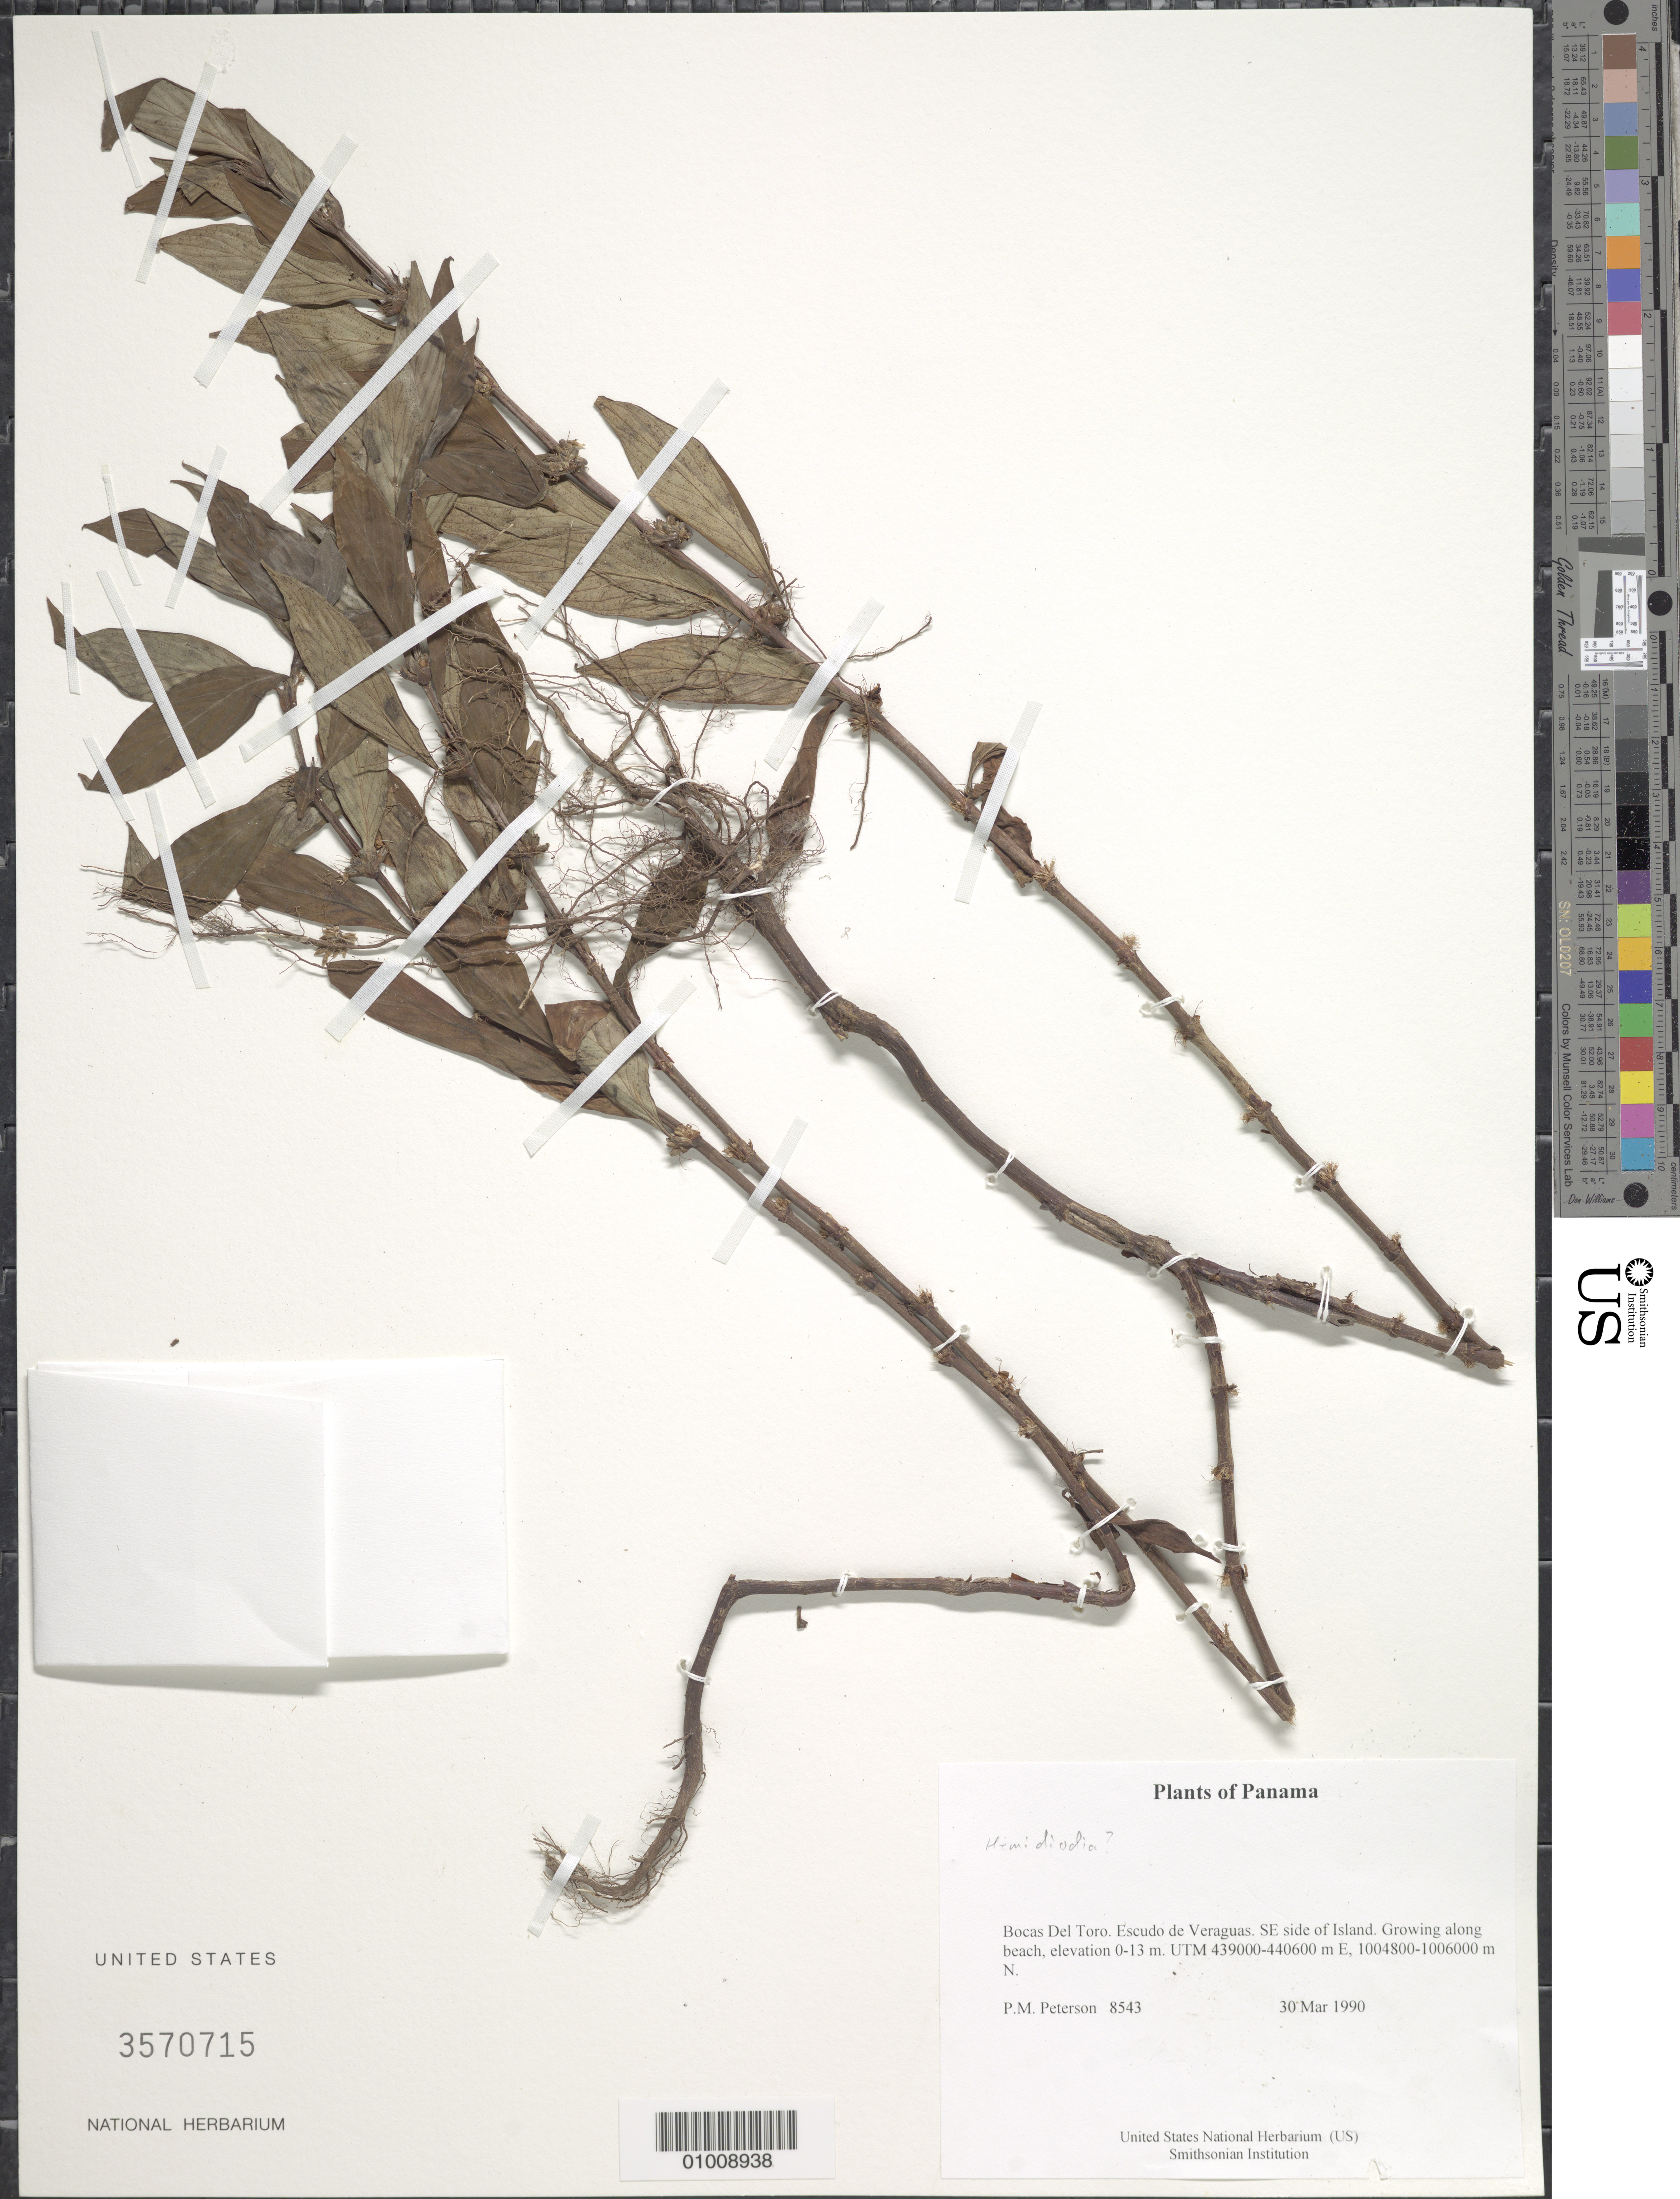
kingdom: Plantae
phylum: Tracheophyta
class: Magnoliopsida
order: Gentianales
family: Rubiaceae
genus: Hemidiodia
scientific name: Hemidiodia sp.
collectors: P. M. Peterson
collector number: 08543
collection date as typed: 30 Mar 1990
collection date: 1990-03-30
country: Panama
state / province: Bocas del Toro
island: Escudo de Veraguas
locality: SE side of Island.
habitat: Growing along beach, elevation 0-13 m. UTM 439000-440600 m E, 1004800-1006000 m N.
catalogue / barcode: US 3570715